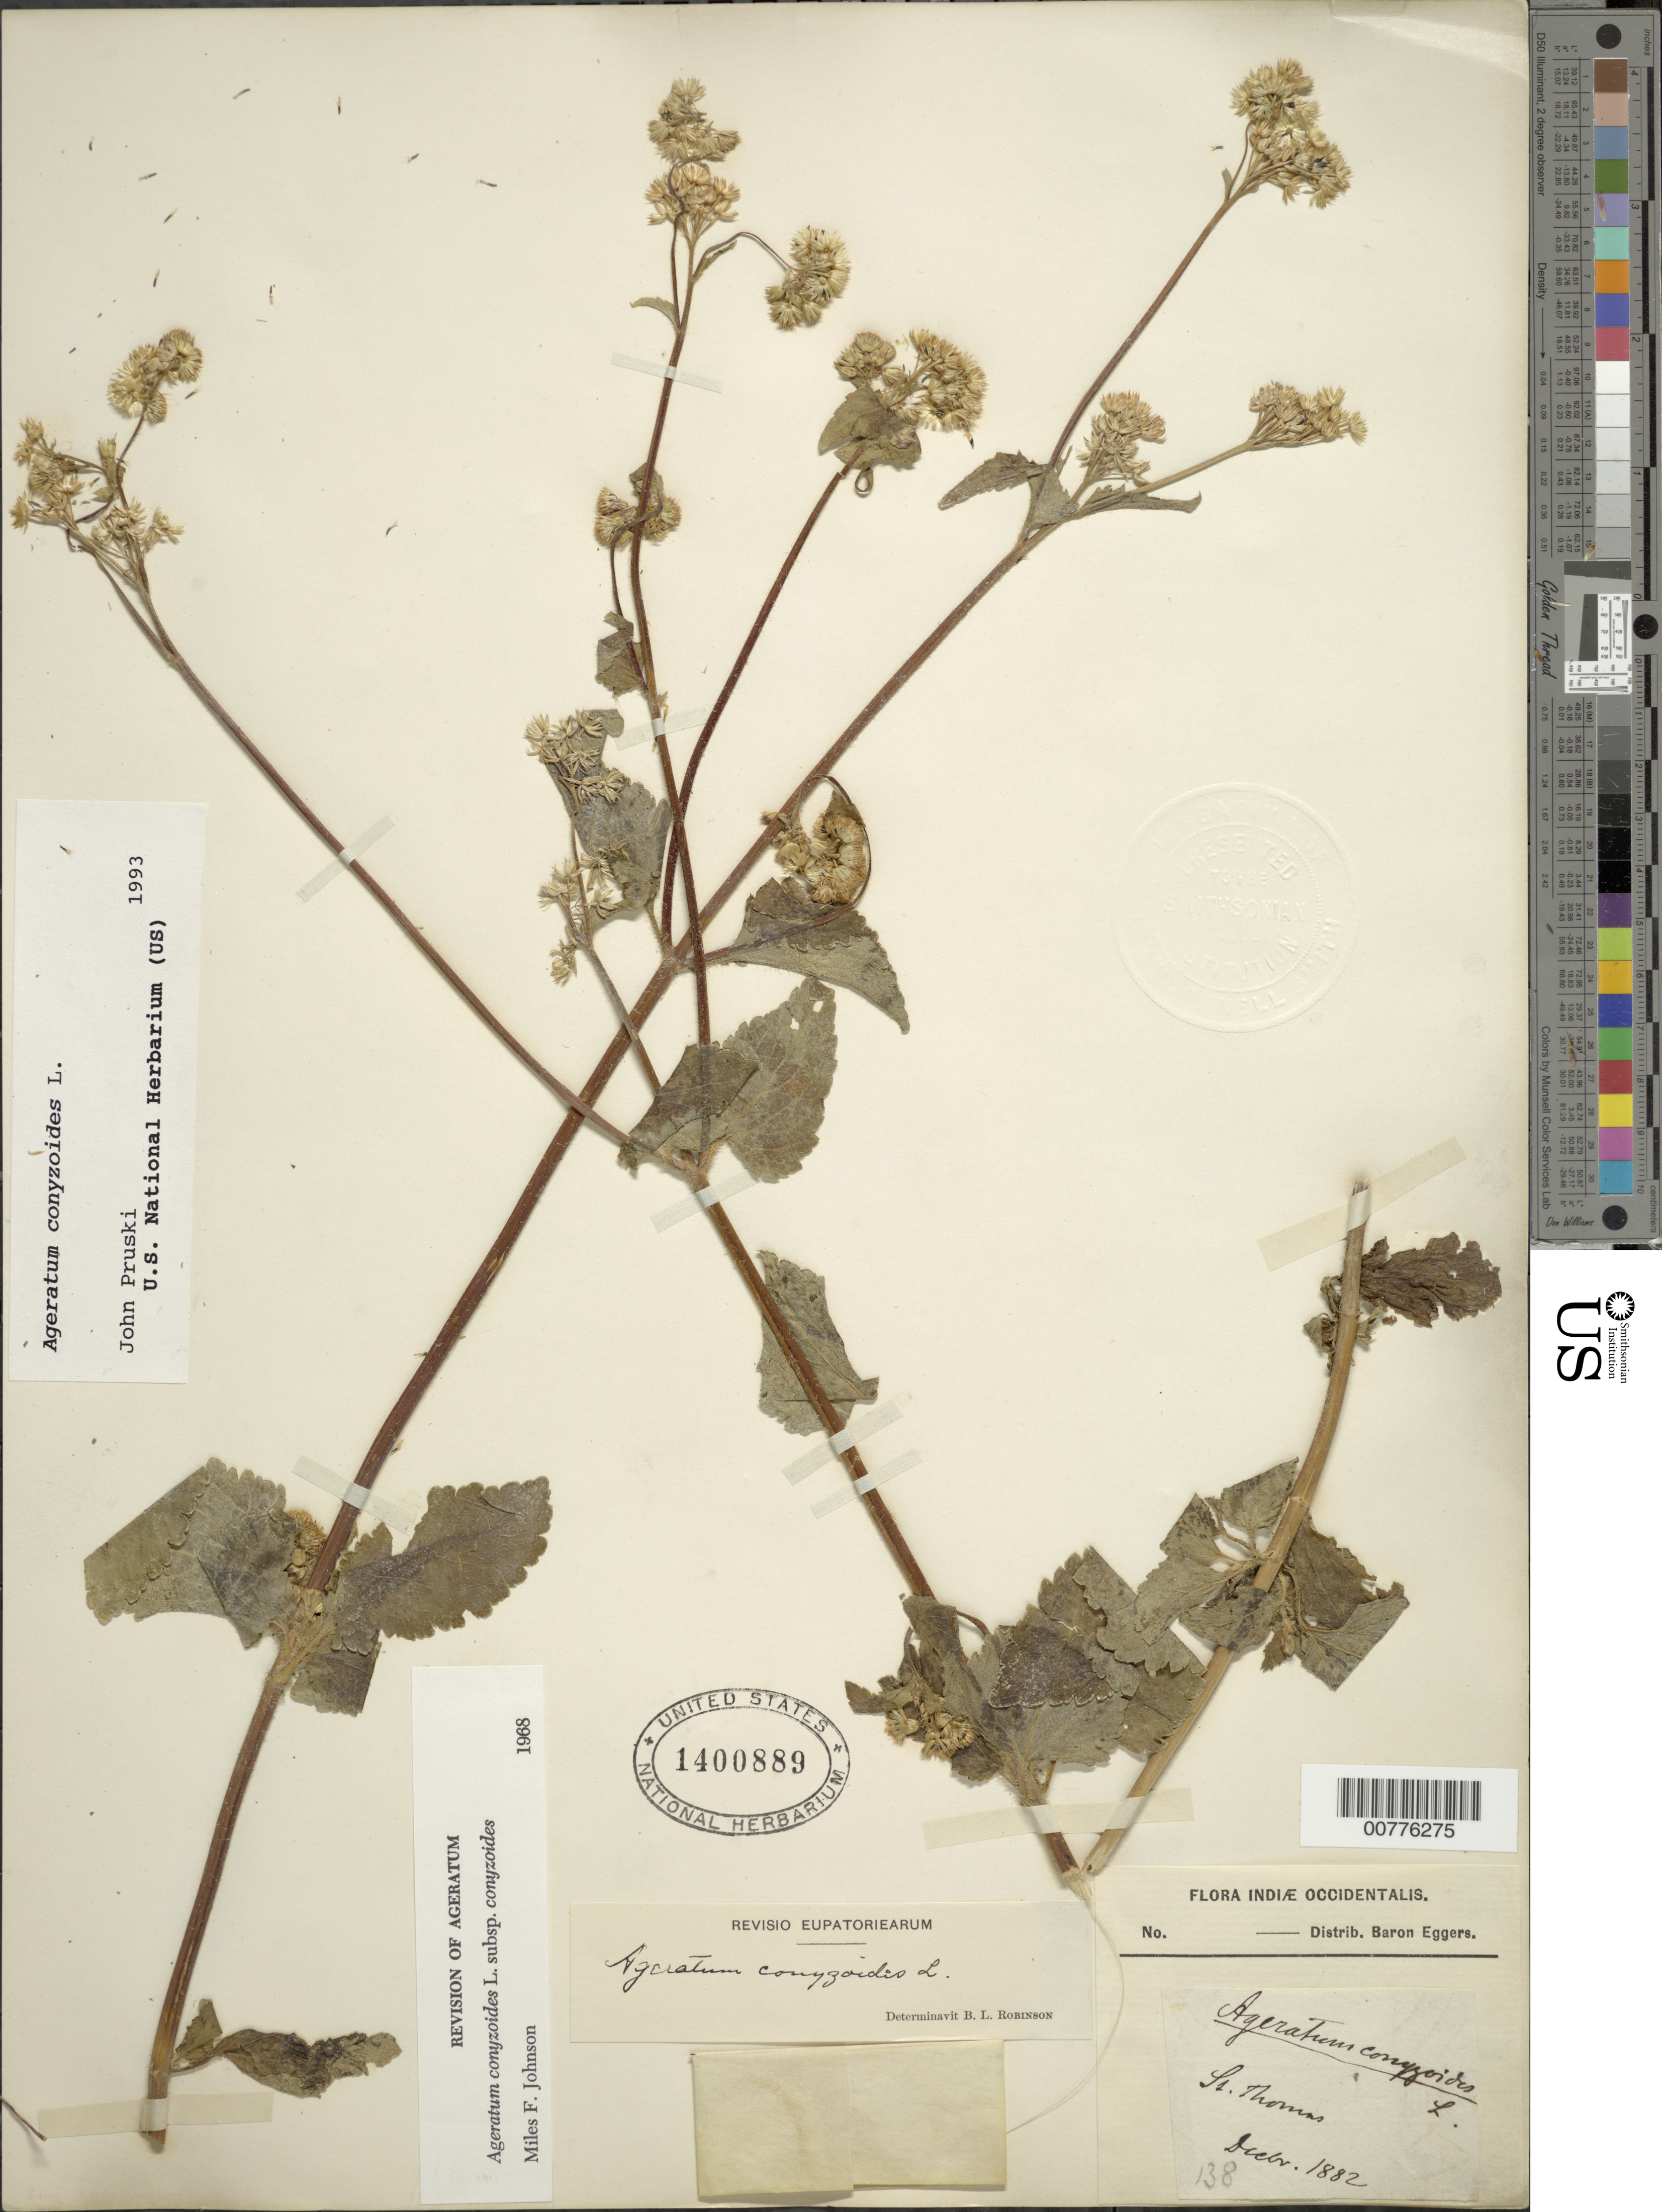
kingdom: Plantae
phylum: Tracheophyta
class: Magnoliopsida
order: Asterales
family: Asteraceae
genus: Ageratum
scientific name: Ageratum conyzoides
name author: L.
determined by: Pruski, J. F.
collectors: H. F. A. von Eggers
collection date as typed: Dec 1882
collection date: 1882-12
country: U.S. Virgin Islands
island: St. Thomas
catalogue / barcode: US 1400889